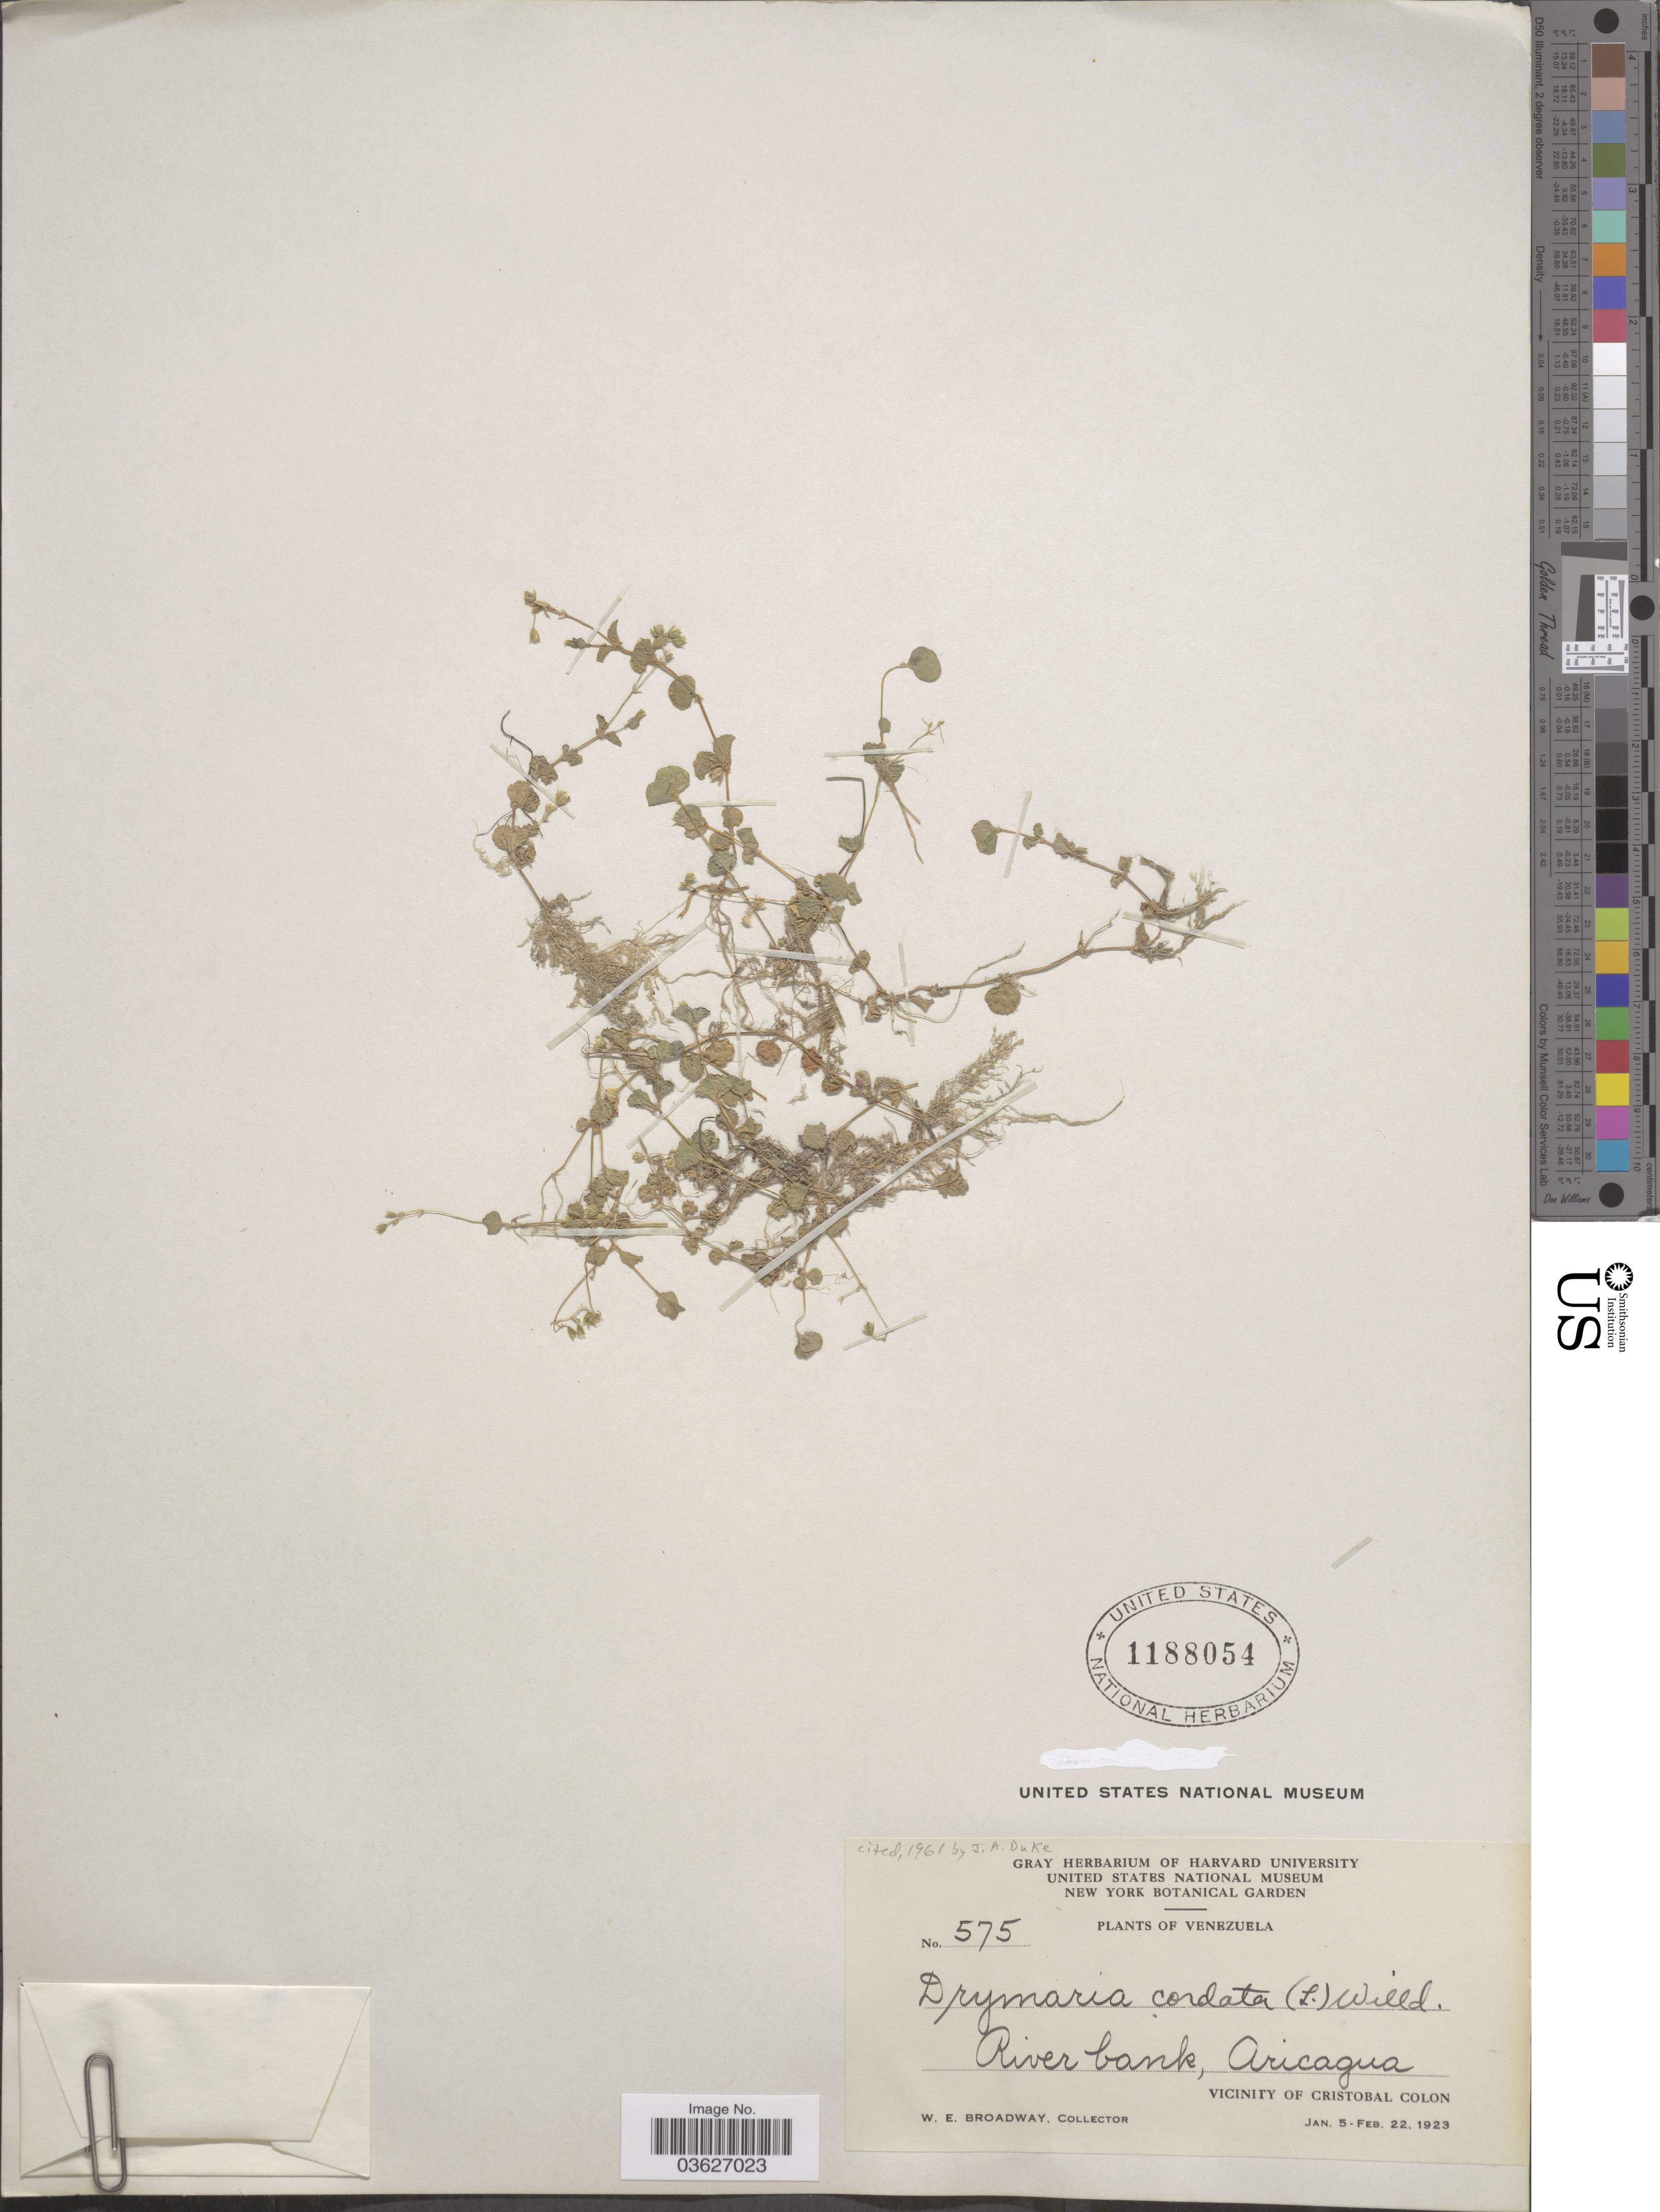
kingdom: Plantae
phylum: Tracheophyta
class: Magnoliopsida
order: Caryophyllales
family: Caryophyllaceae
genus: Drymaria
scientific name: Drymaria cordata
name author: (L.) Willd. ex Schult.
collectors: W. E. Broadway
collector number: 575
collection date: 1923-01-05/1923-02-22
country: Venezuela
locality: River bank, Aricagua. Vicinity of Cristobal Colon.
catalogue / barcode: US 1188054